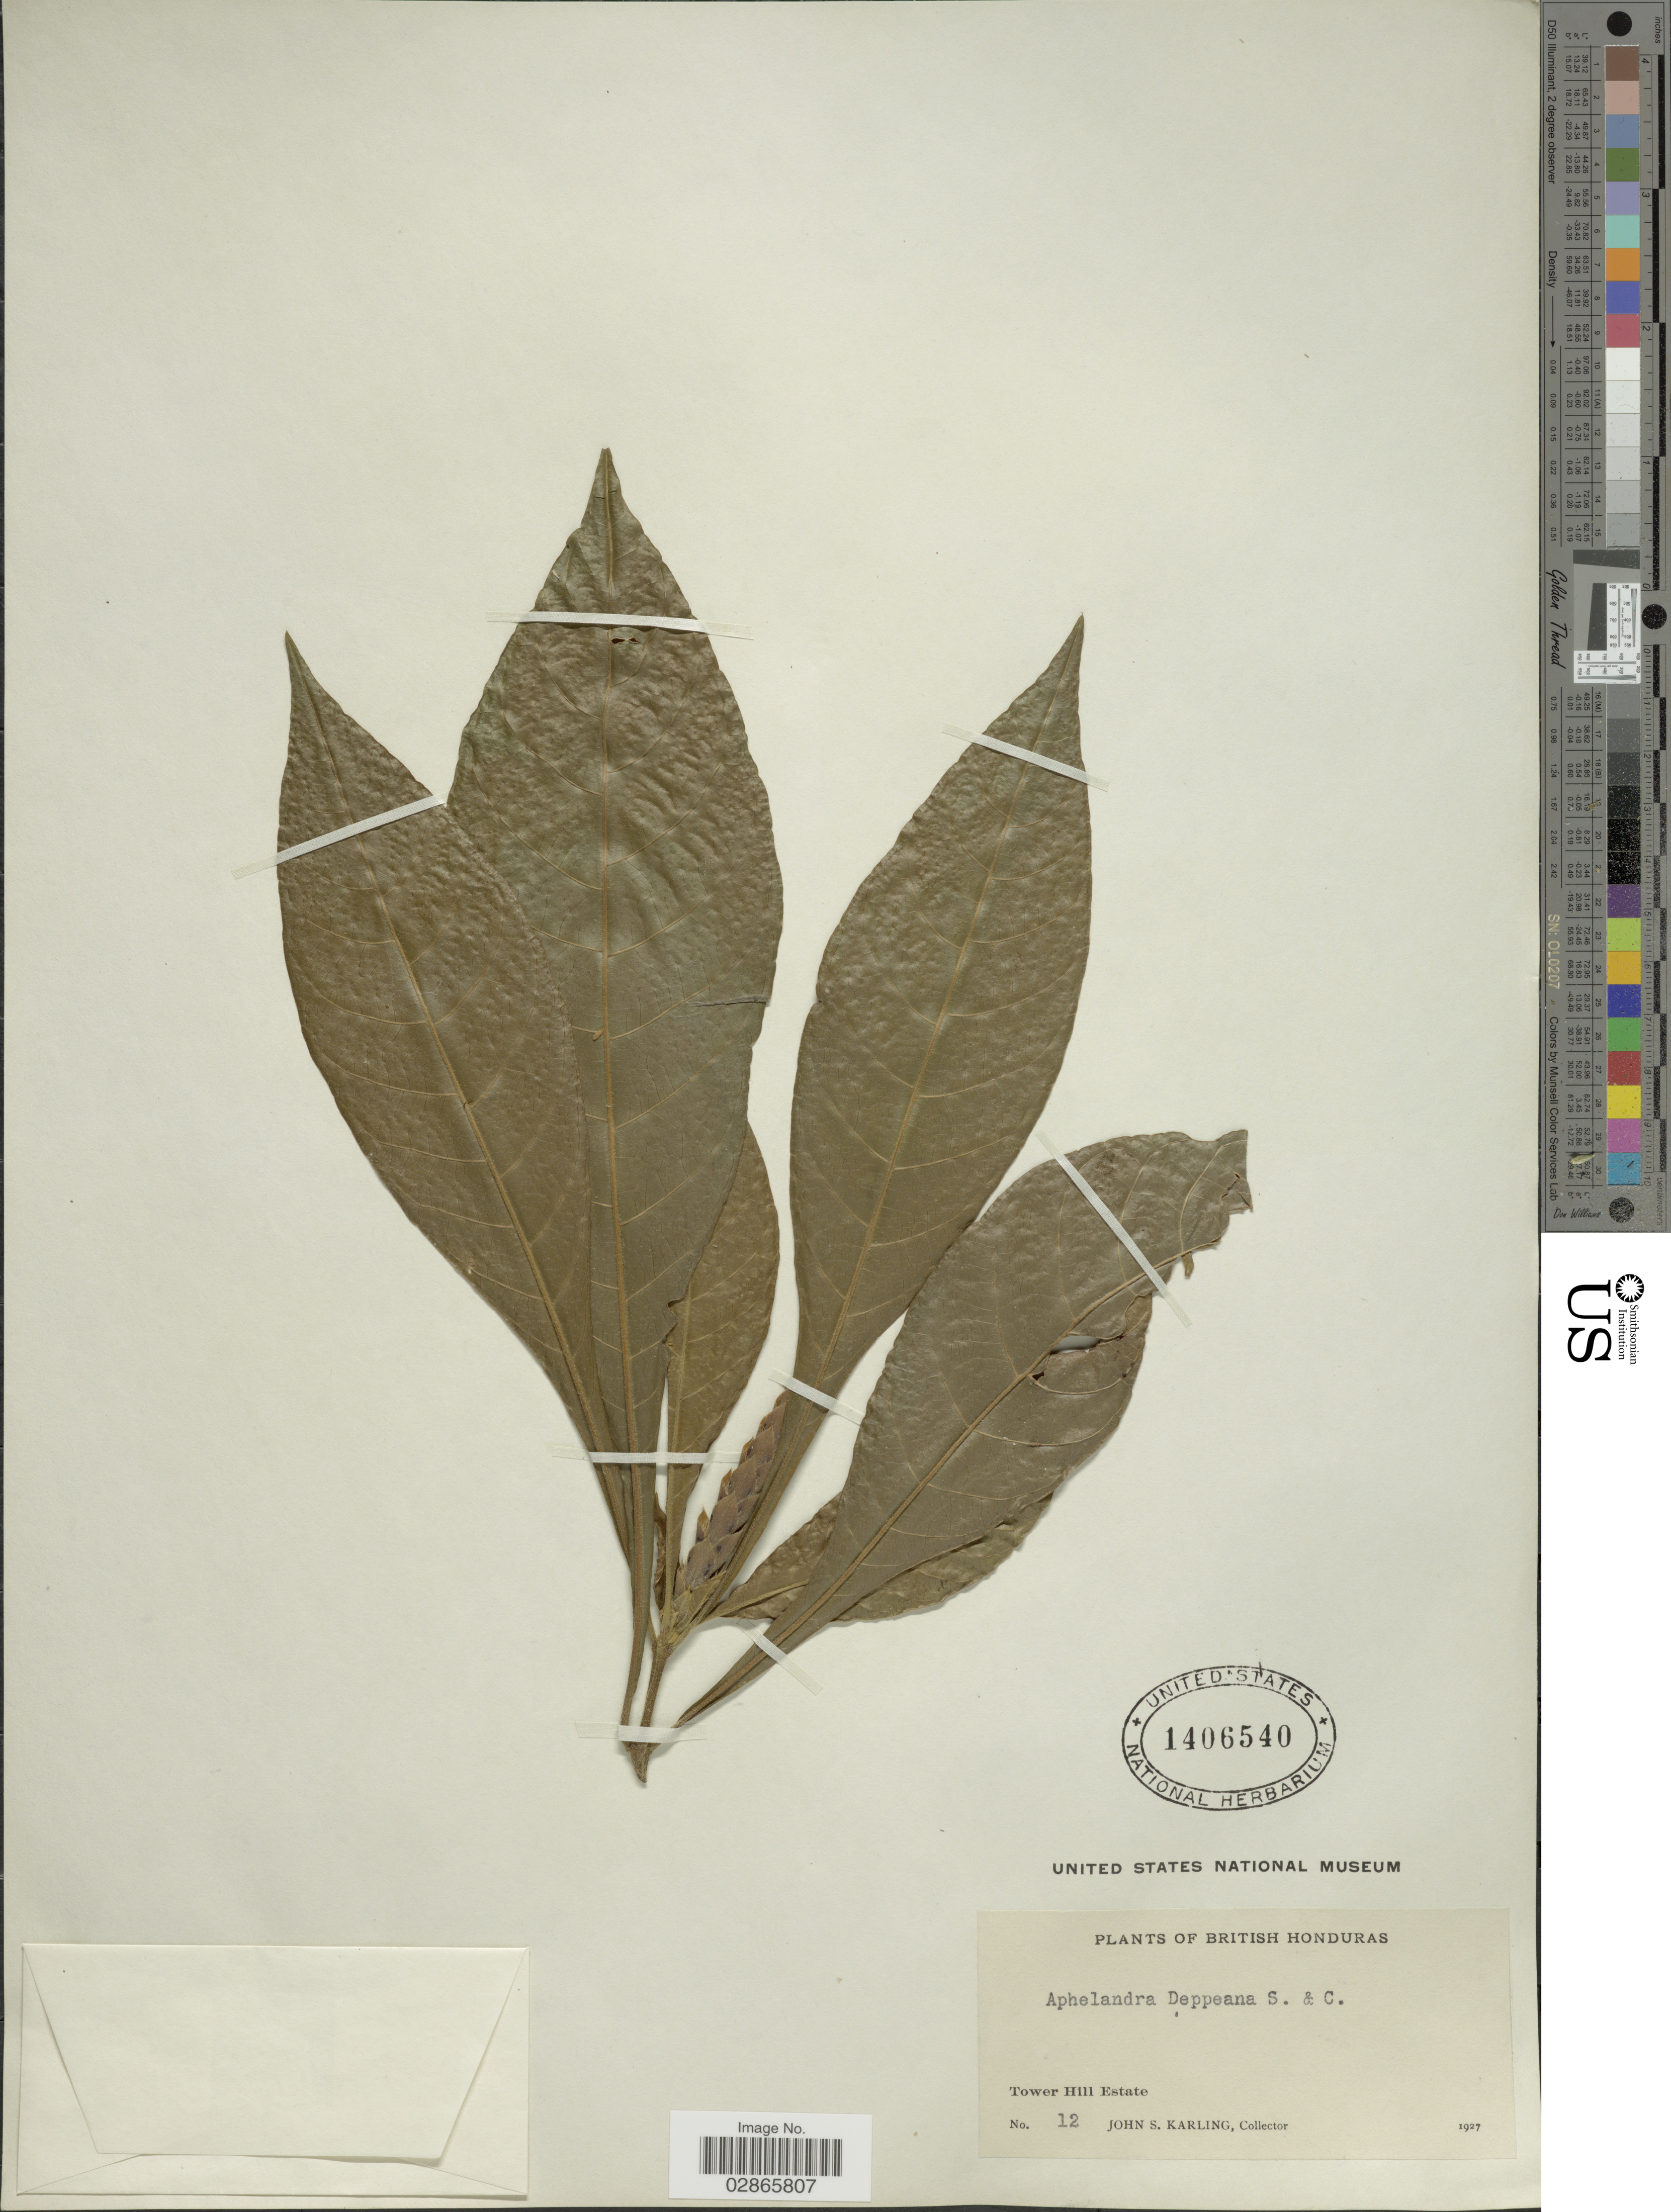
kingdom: Plantae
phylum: Tracheophyta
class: Magnoliopsida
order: Lamiales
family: Acanthaceae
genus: Aphelandra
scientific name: Aphelandra deppeana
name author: Schltdl. & Cham.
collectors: J. Karling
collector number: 12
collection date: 1927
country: Belize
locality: Tower Hill Estate. British Honduras.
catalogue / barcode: US 1406540